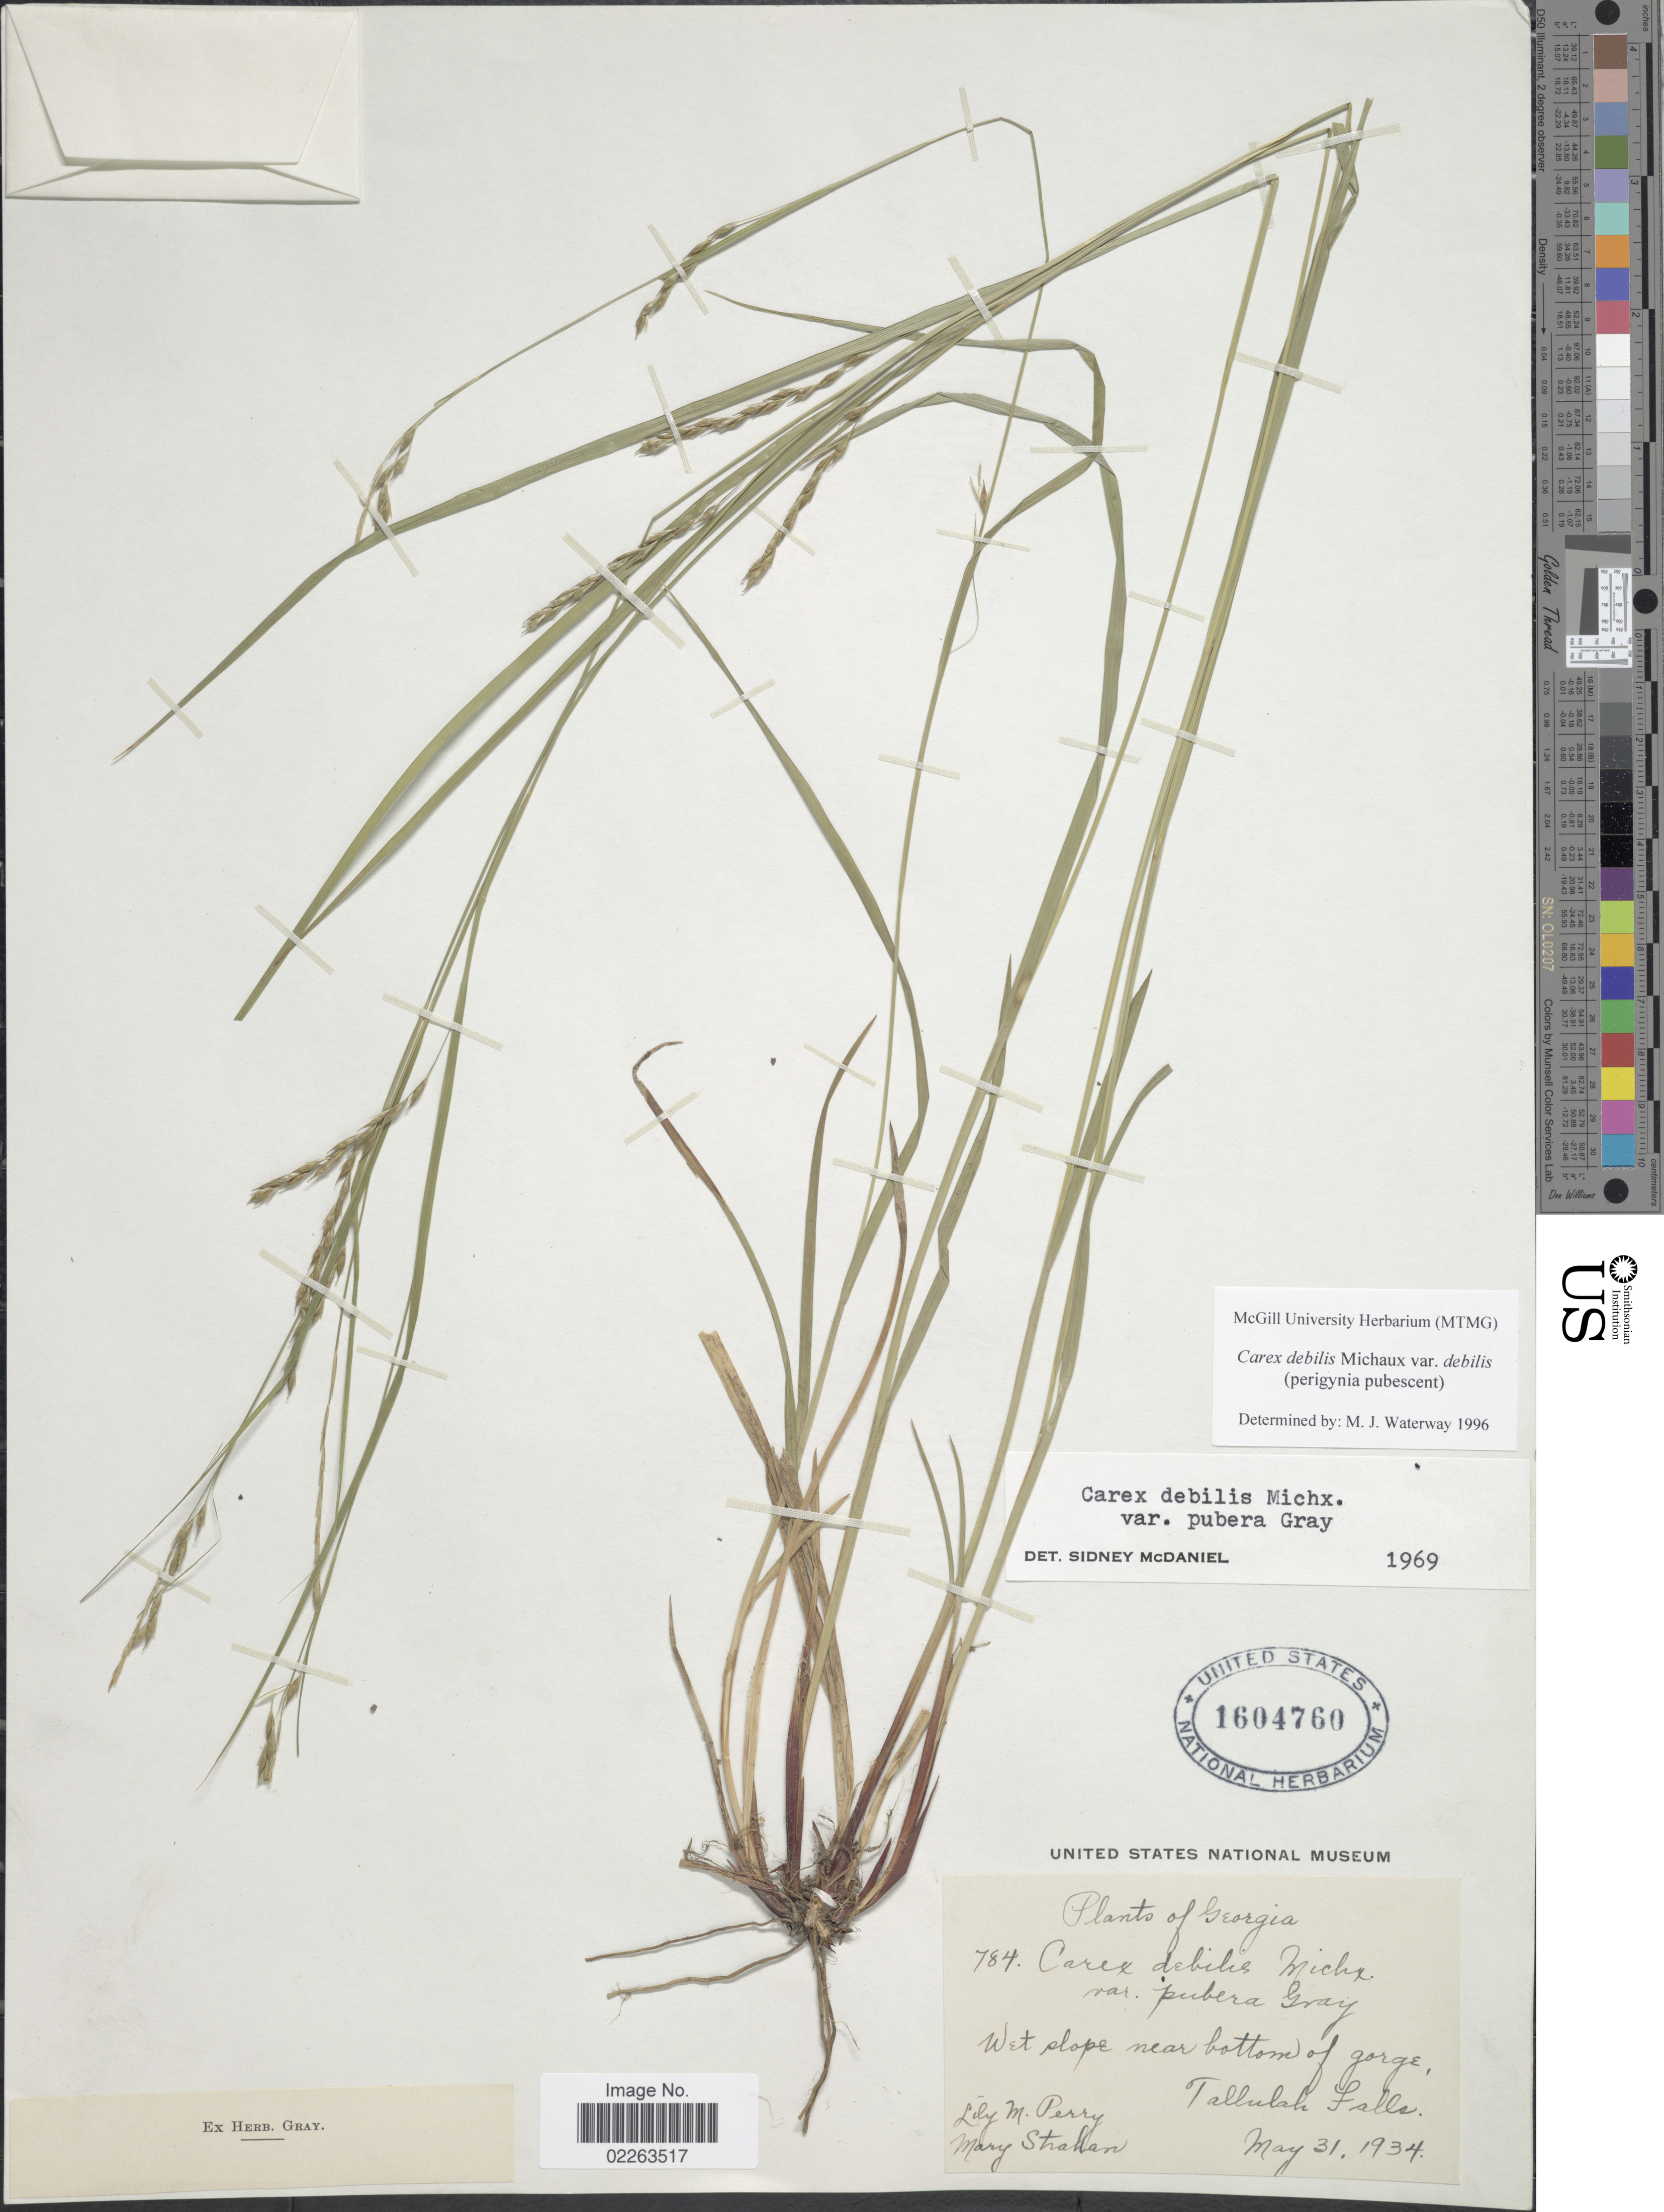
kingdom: Plantae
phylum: Tracheophyta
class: Liliopsida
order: Poales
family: Cyperaceae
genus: Carex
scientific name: Carex debilis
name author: Michx.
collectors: L. M. Perry & M. Strahan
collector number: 784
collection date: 1934-05-31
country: United States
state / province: Georgia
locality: Wet slope near bottom of gorge, Tallulah Falls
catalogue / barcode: US 1604760